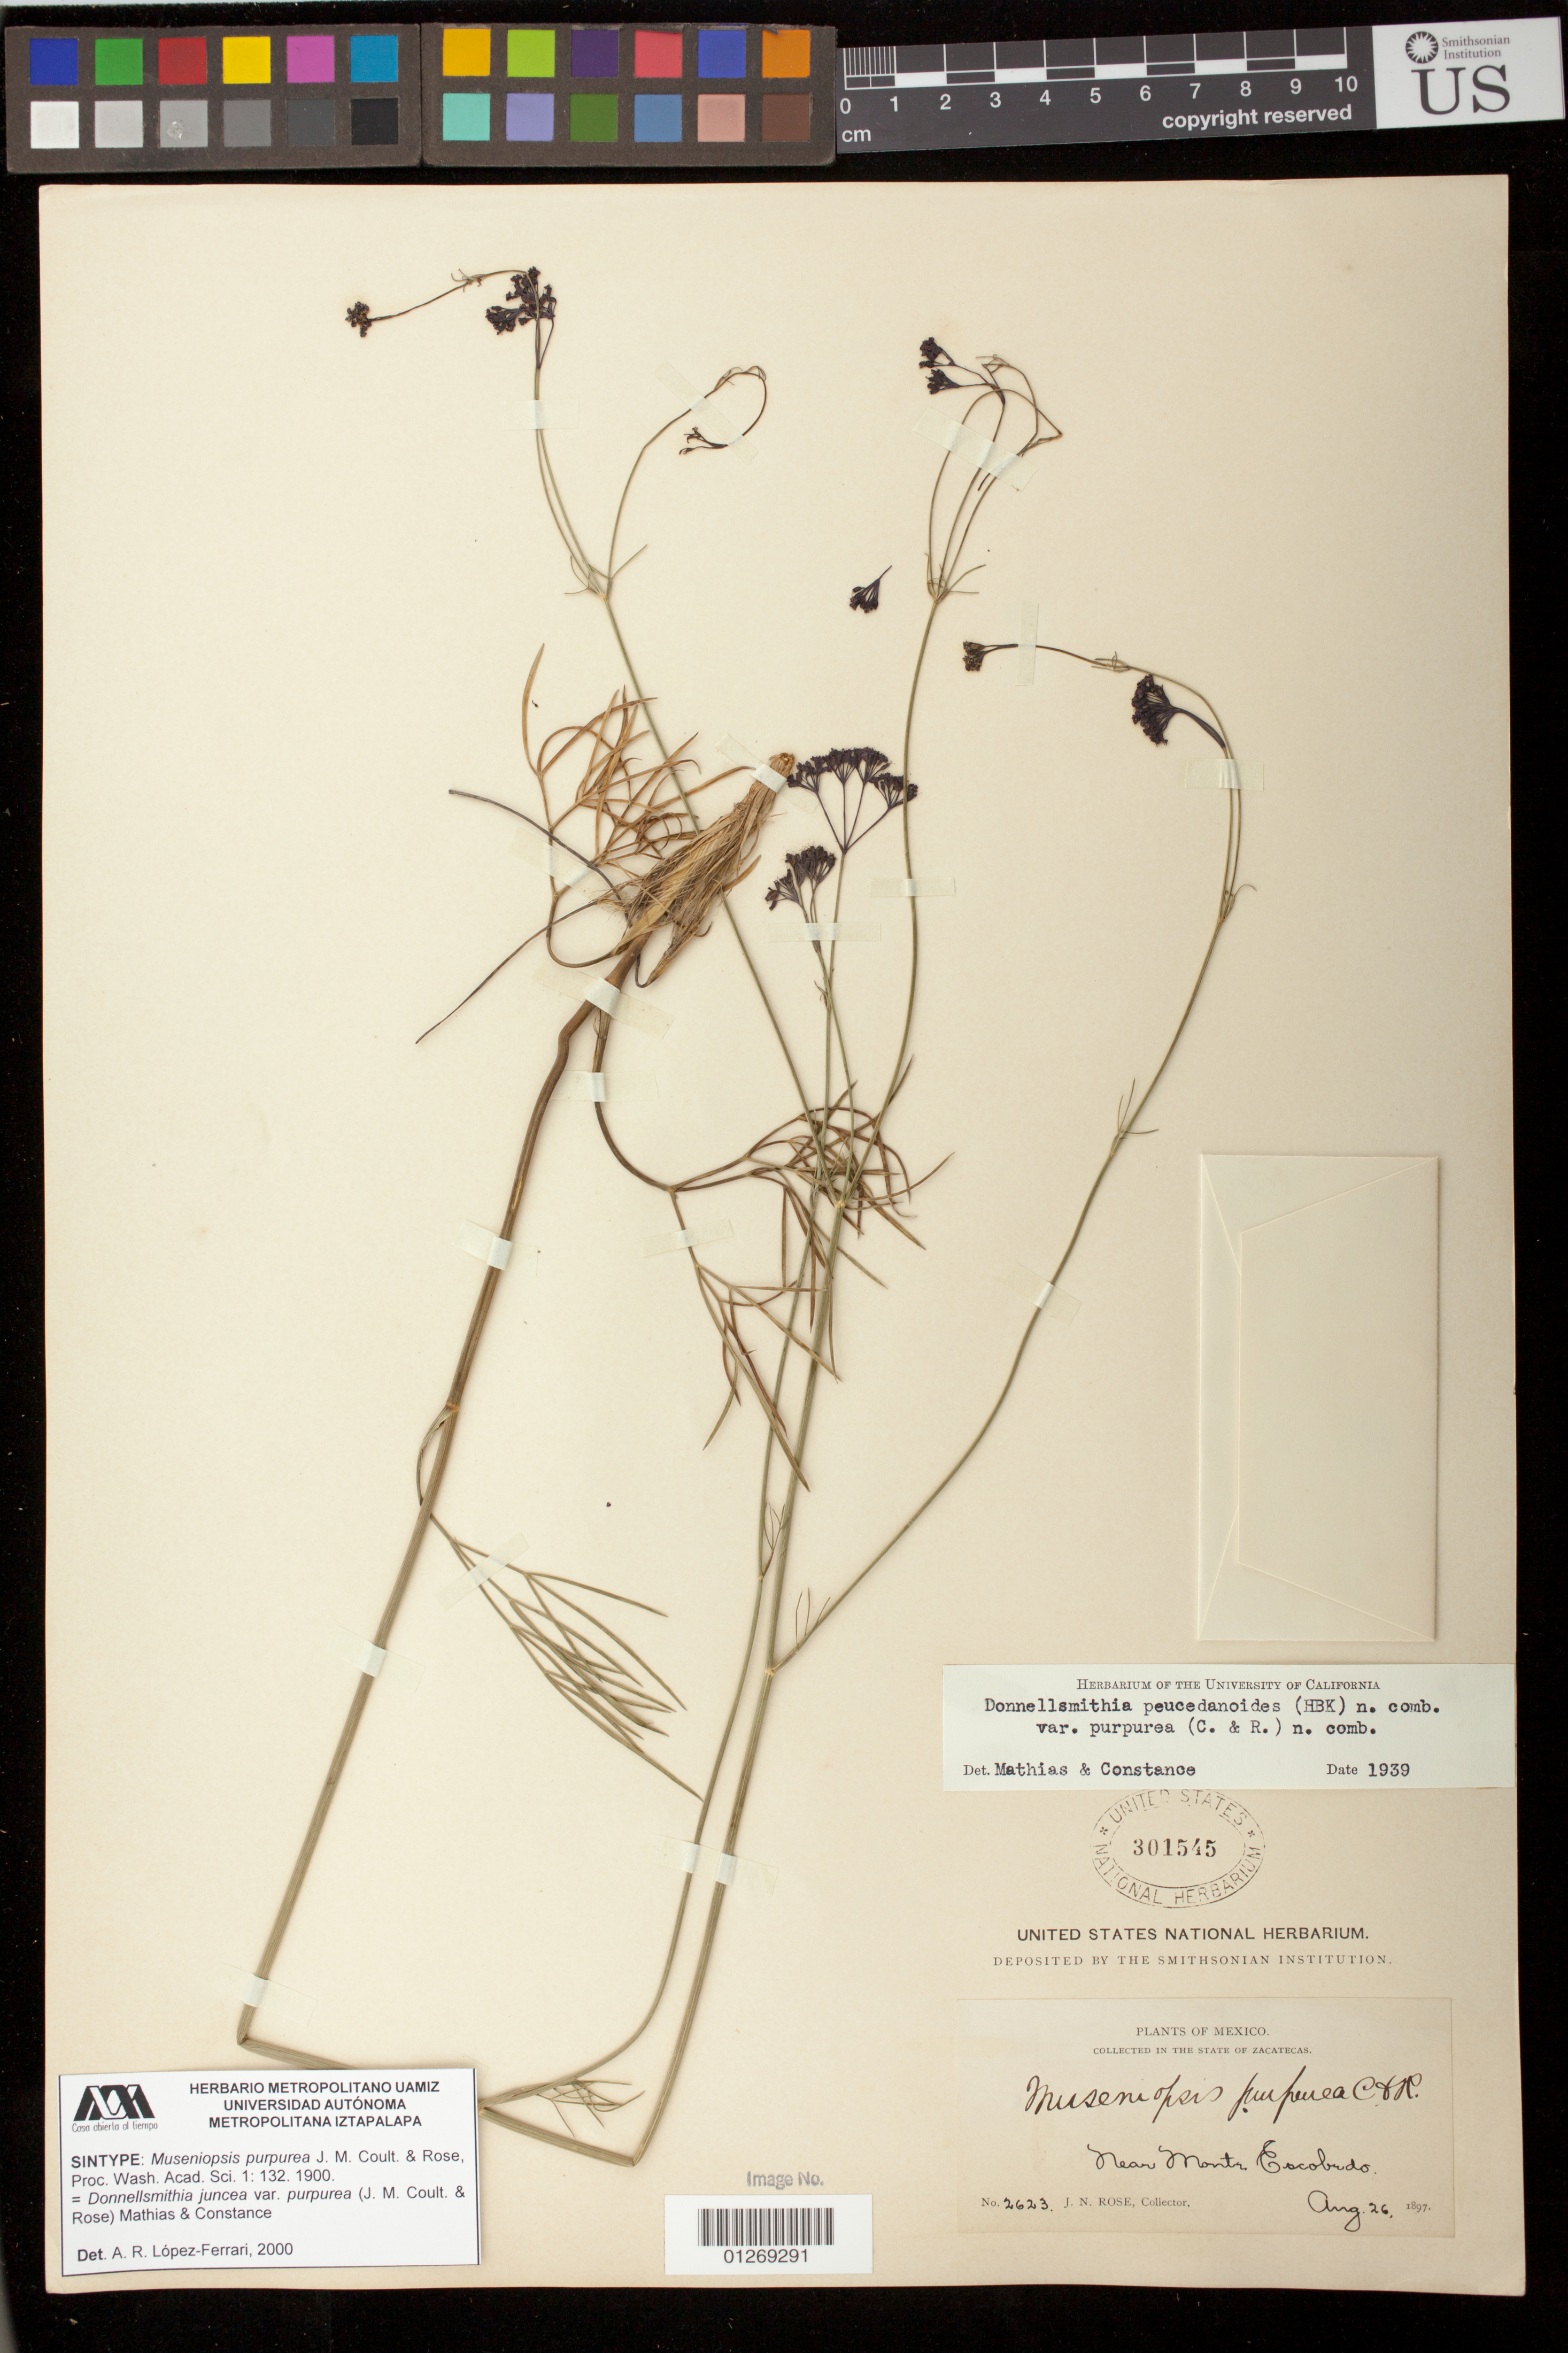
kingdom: Plantae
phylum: Tracheophyta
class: Magnoliopsida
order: Apiales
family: Apiaceae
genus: Museniopsis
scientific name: Museniopsis purpurea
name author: J.M. Coult. & Rose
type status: Syntype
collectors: J. N. Rose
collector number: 2623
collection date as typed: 26 Aug 1897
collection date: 1897-08-26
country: Mexico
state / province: Zacatecas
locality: Near Monte Escobedo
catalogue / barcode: US 301545